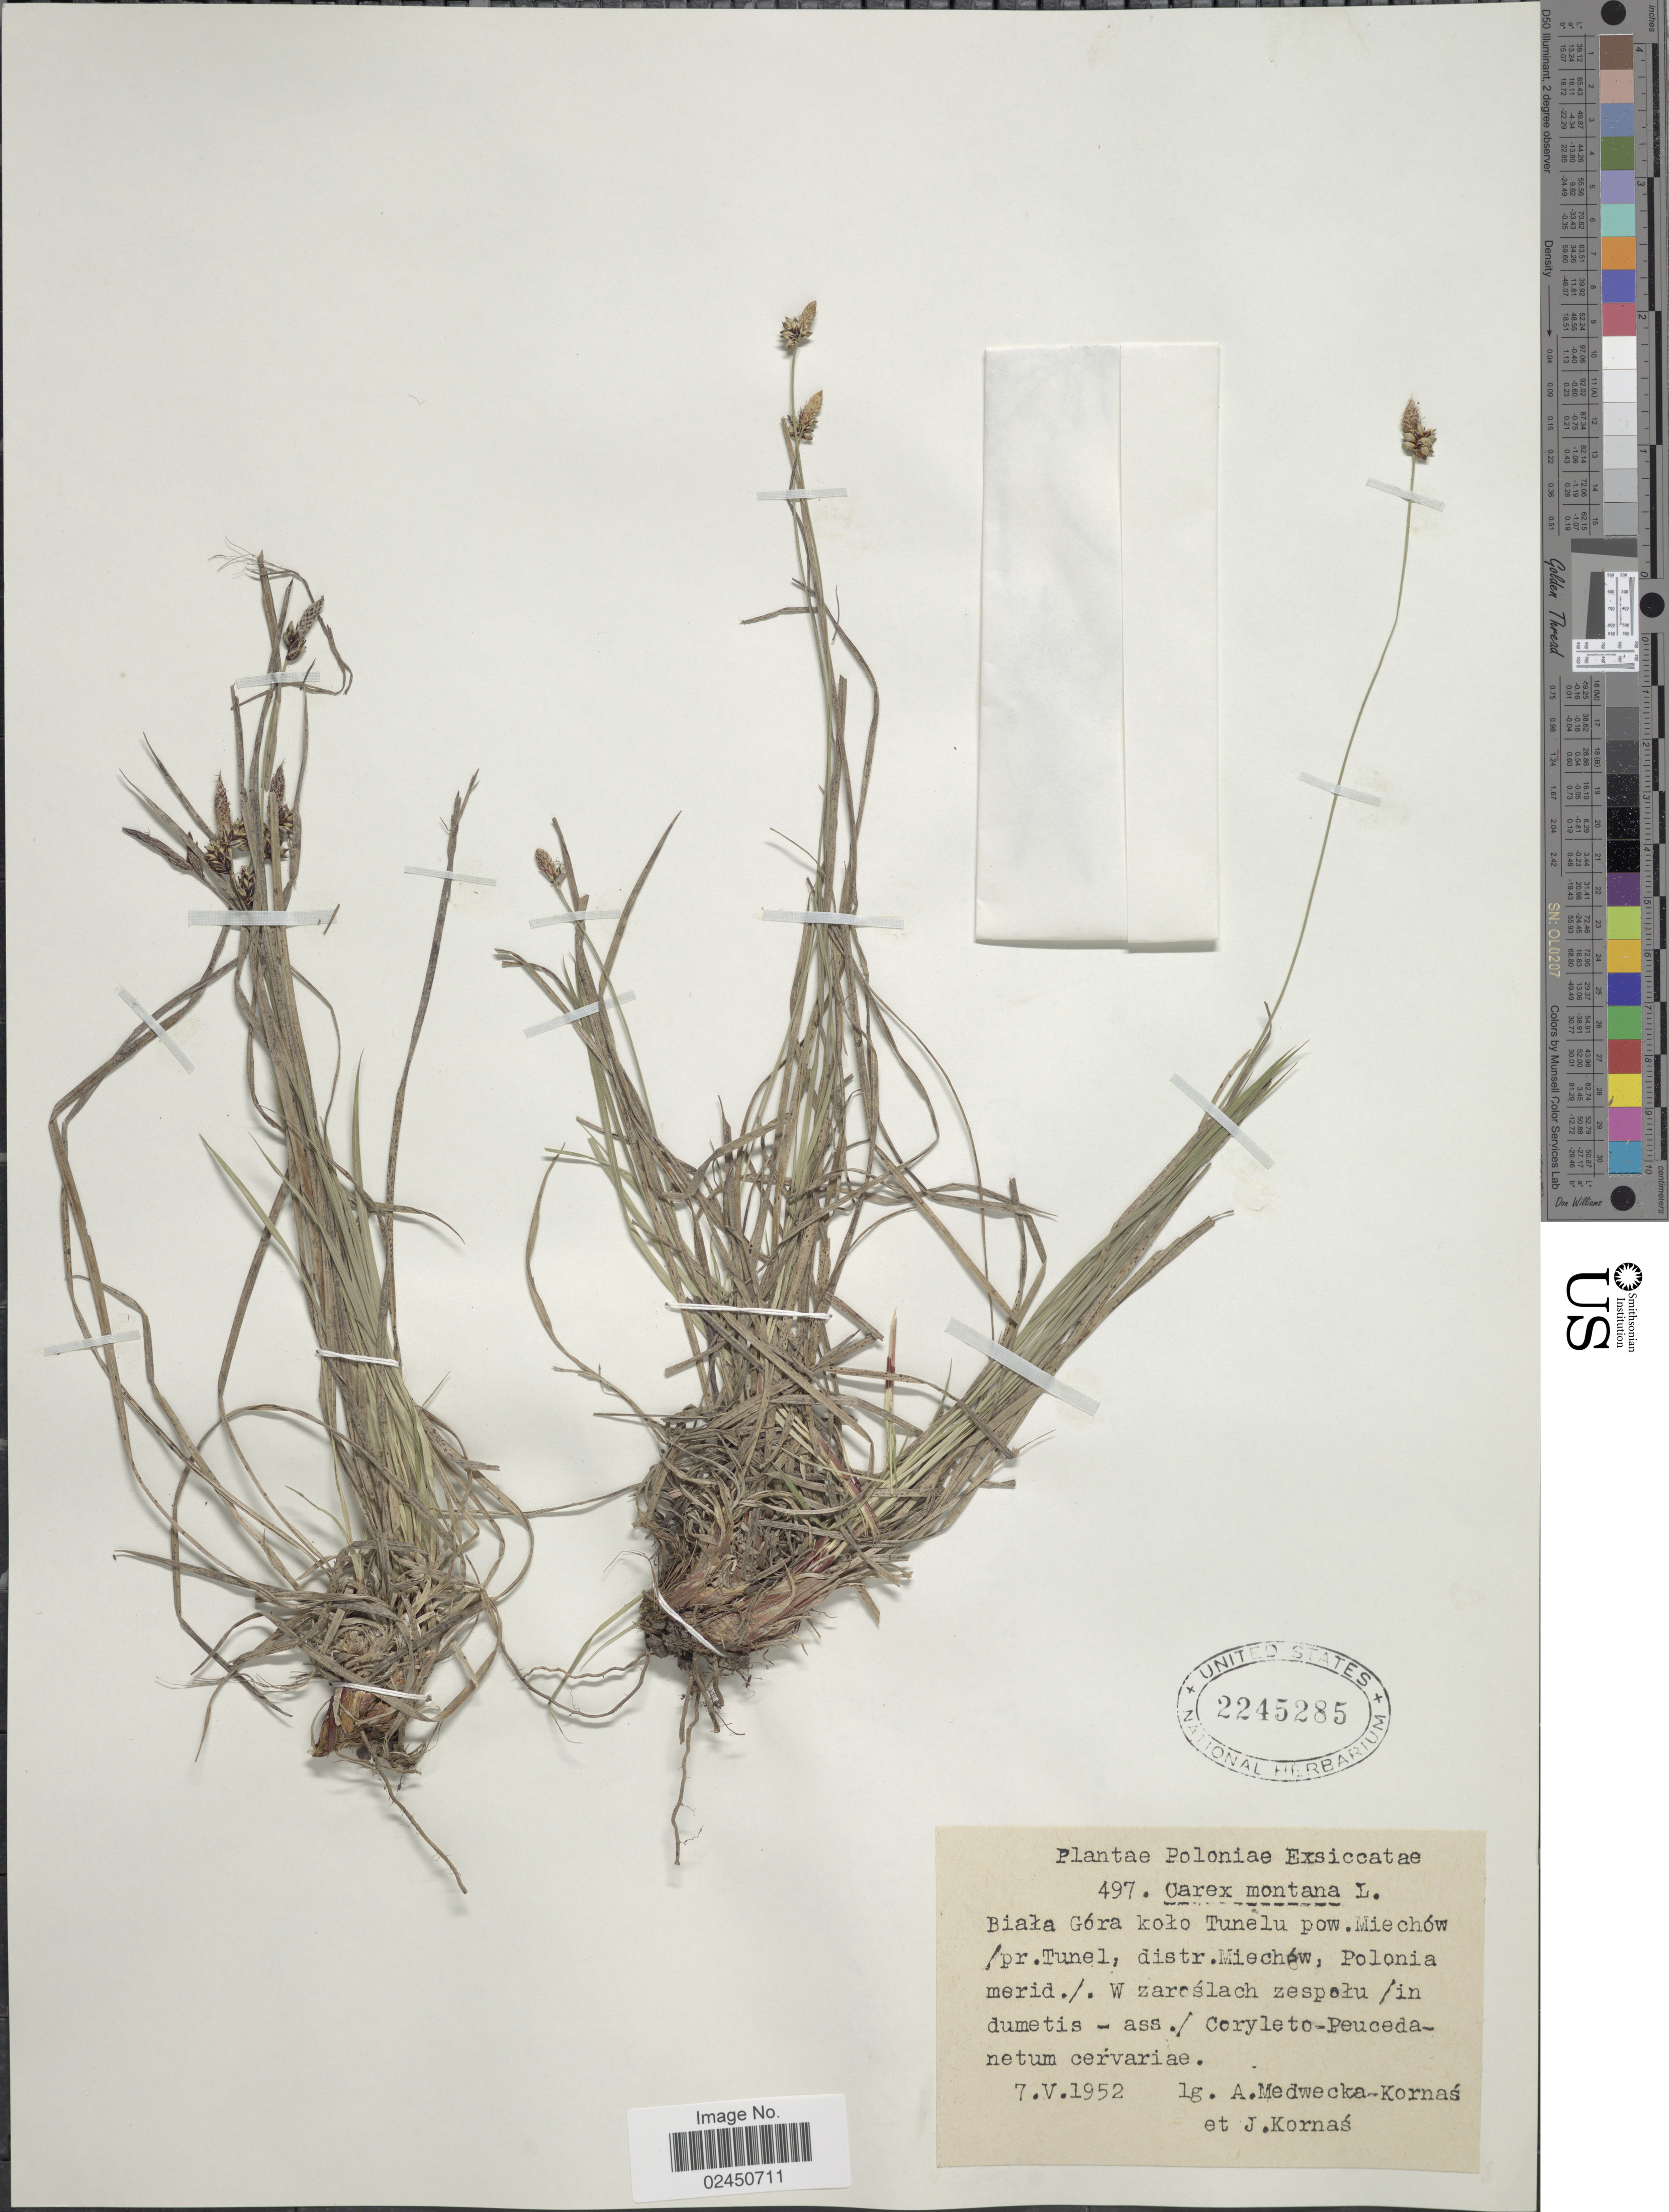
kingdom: Plantae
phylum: Tracheophyta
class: Liliopsida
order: Poales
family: Cyperaceae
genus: Carex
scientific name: Carex montana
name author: L.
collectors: A. Kmedwecka-Kornas & J. Kornas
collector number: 497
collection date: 1952-05-07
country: Poland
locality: Poloniae, Biala Gora kolo Tunelu pow. Miechow/pr. Tunel, distr. Miechow, Polonia merid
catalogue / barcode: US 2245285